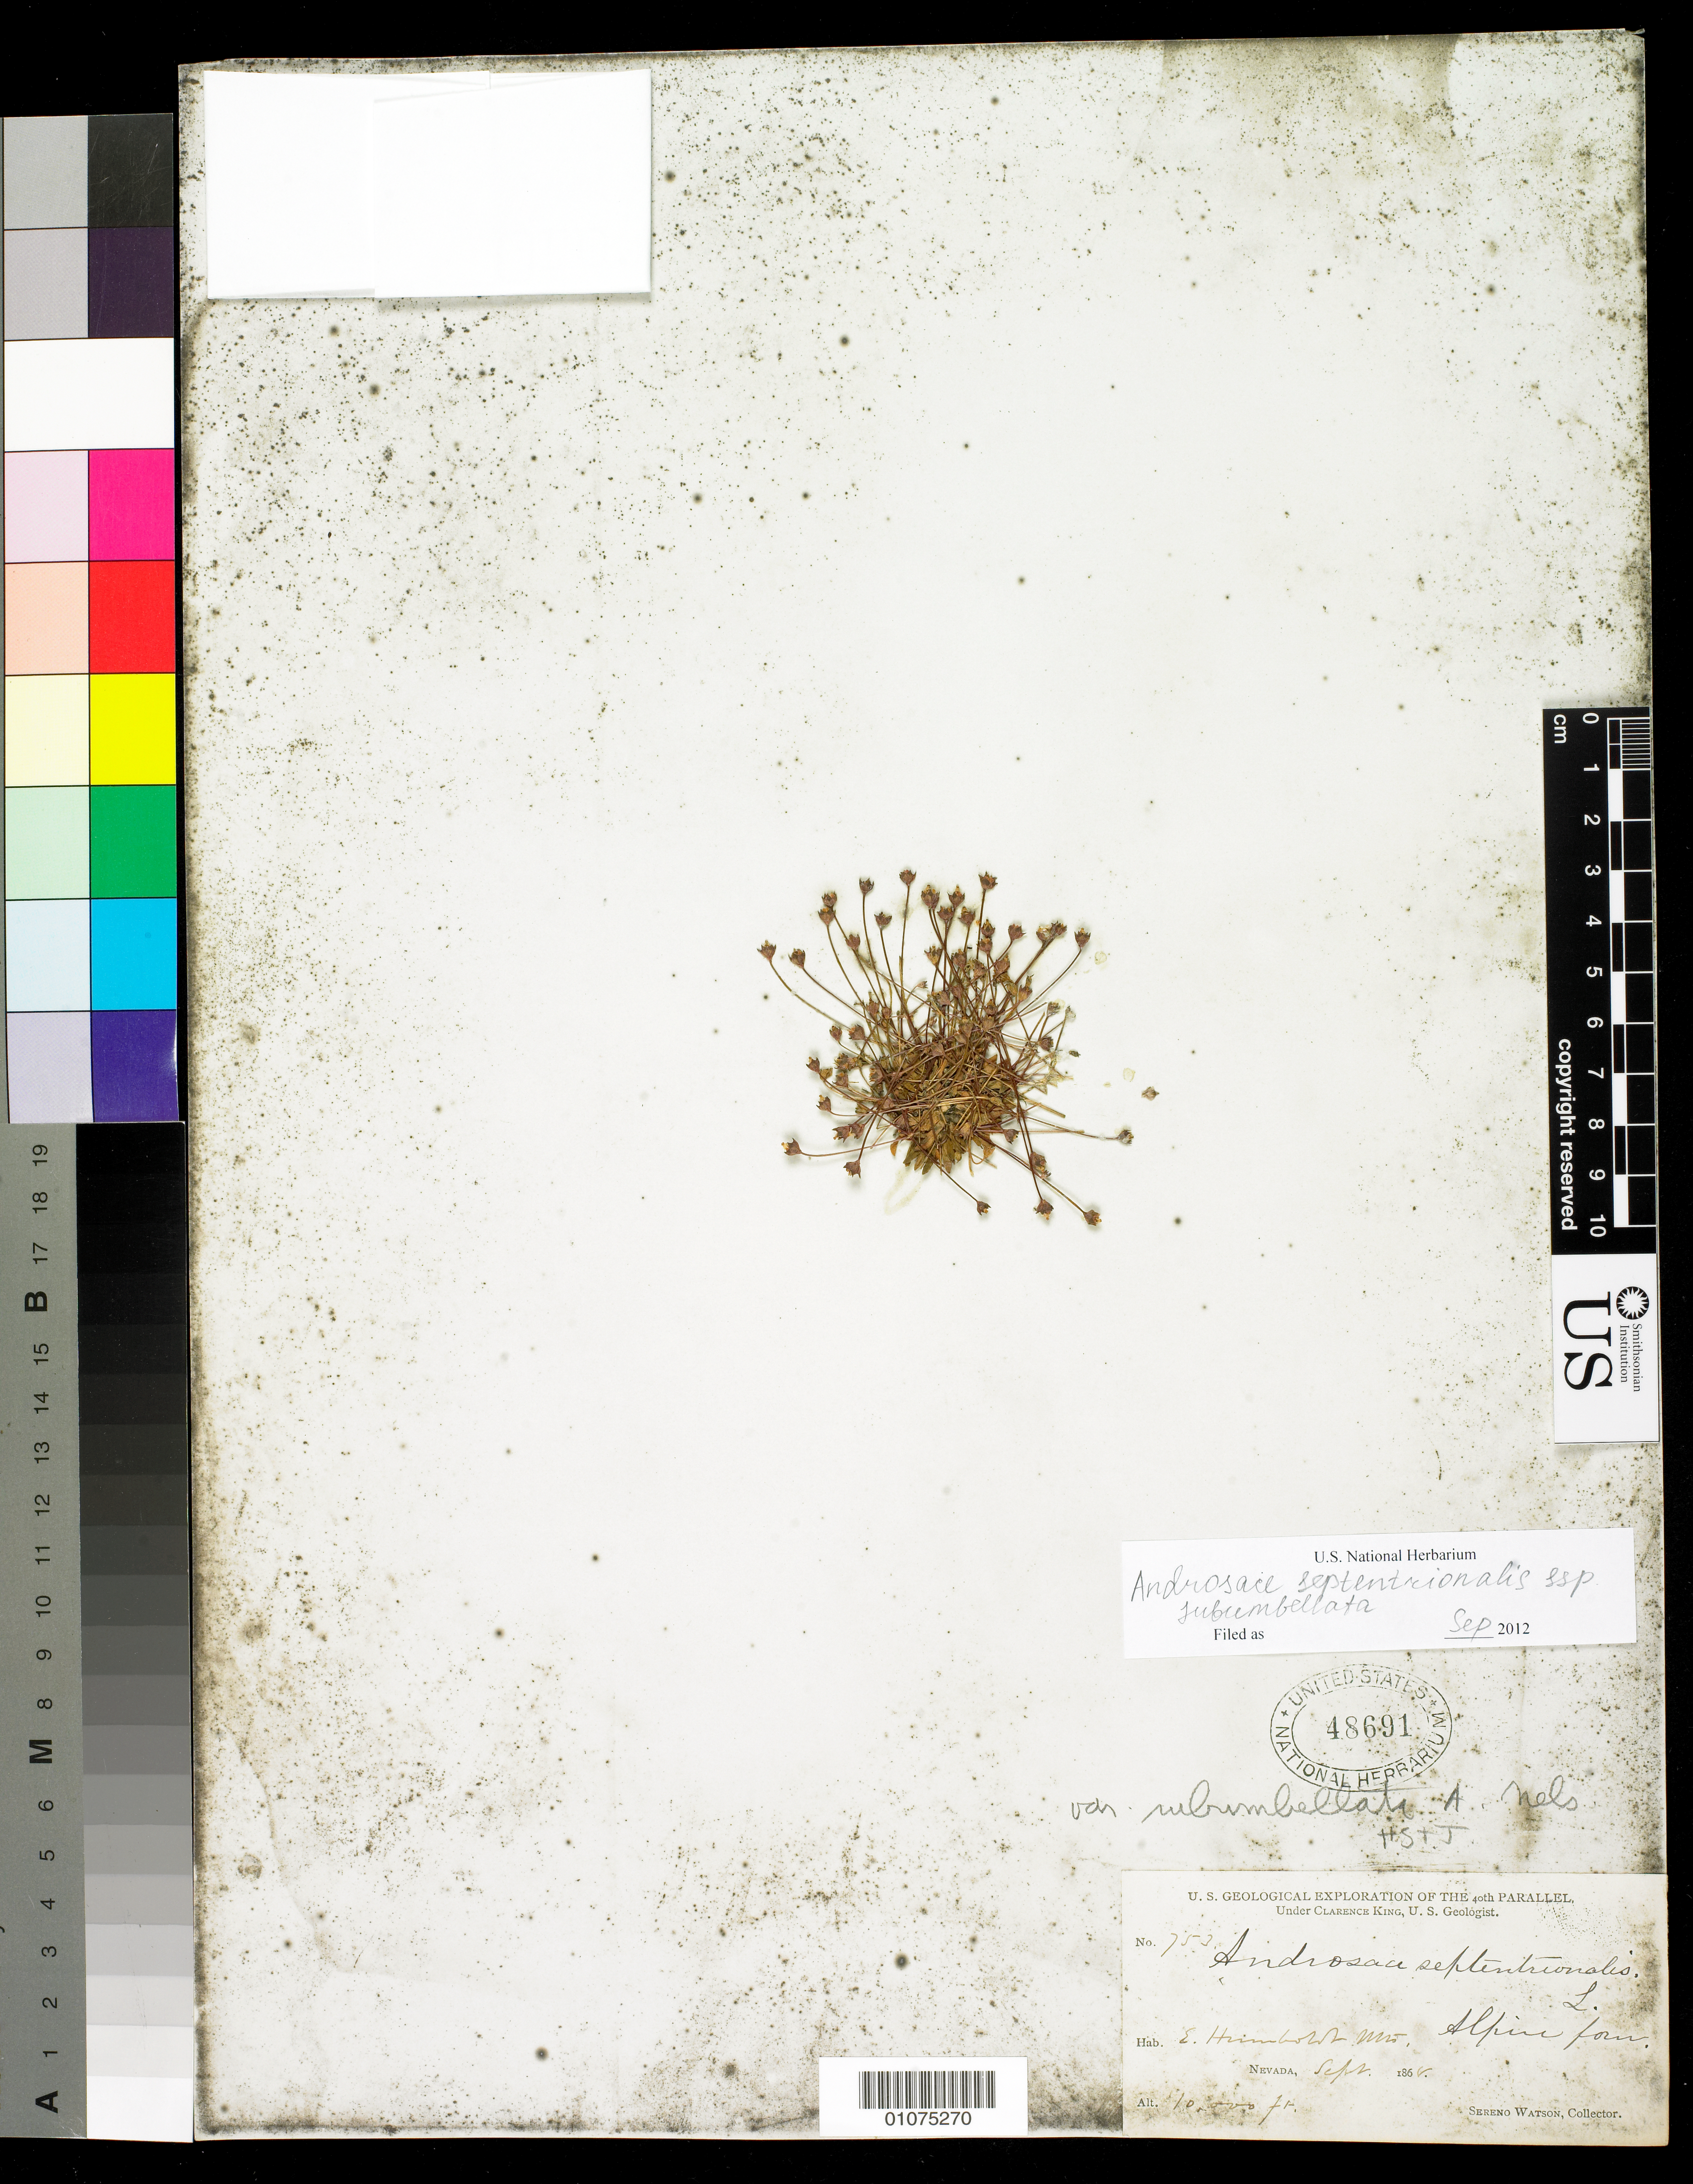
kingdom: Plantae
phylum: Tracheophyta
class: Magnoliopsida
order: Ericales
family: Primulaceae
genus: Androsace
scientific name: Androsace septentrionalis var. subumbellata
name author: A. Nelson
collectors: S. Watson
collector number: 753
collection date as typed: Sep 1868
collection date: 1868-09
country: United States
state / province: Nevada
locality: E. Humboldt Mts,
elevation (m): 3048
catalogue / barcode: US 48691